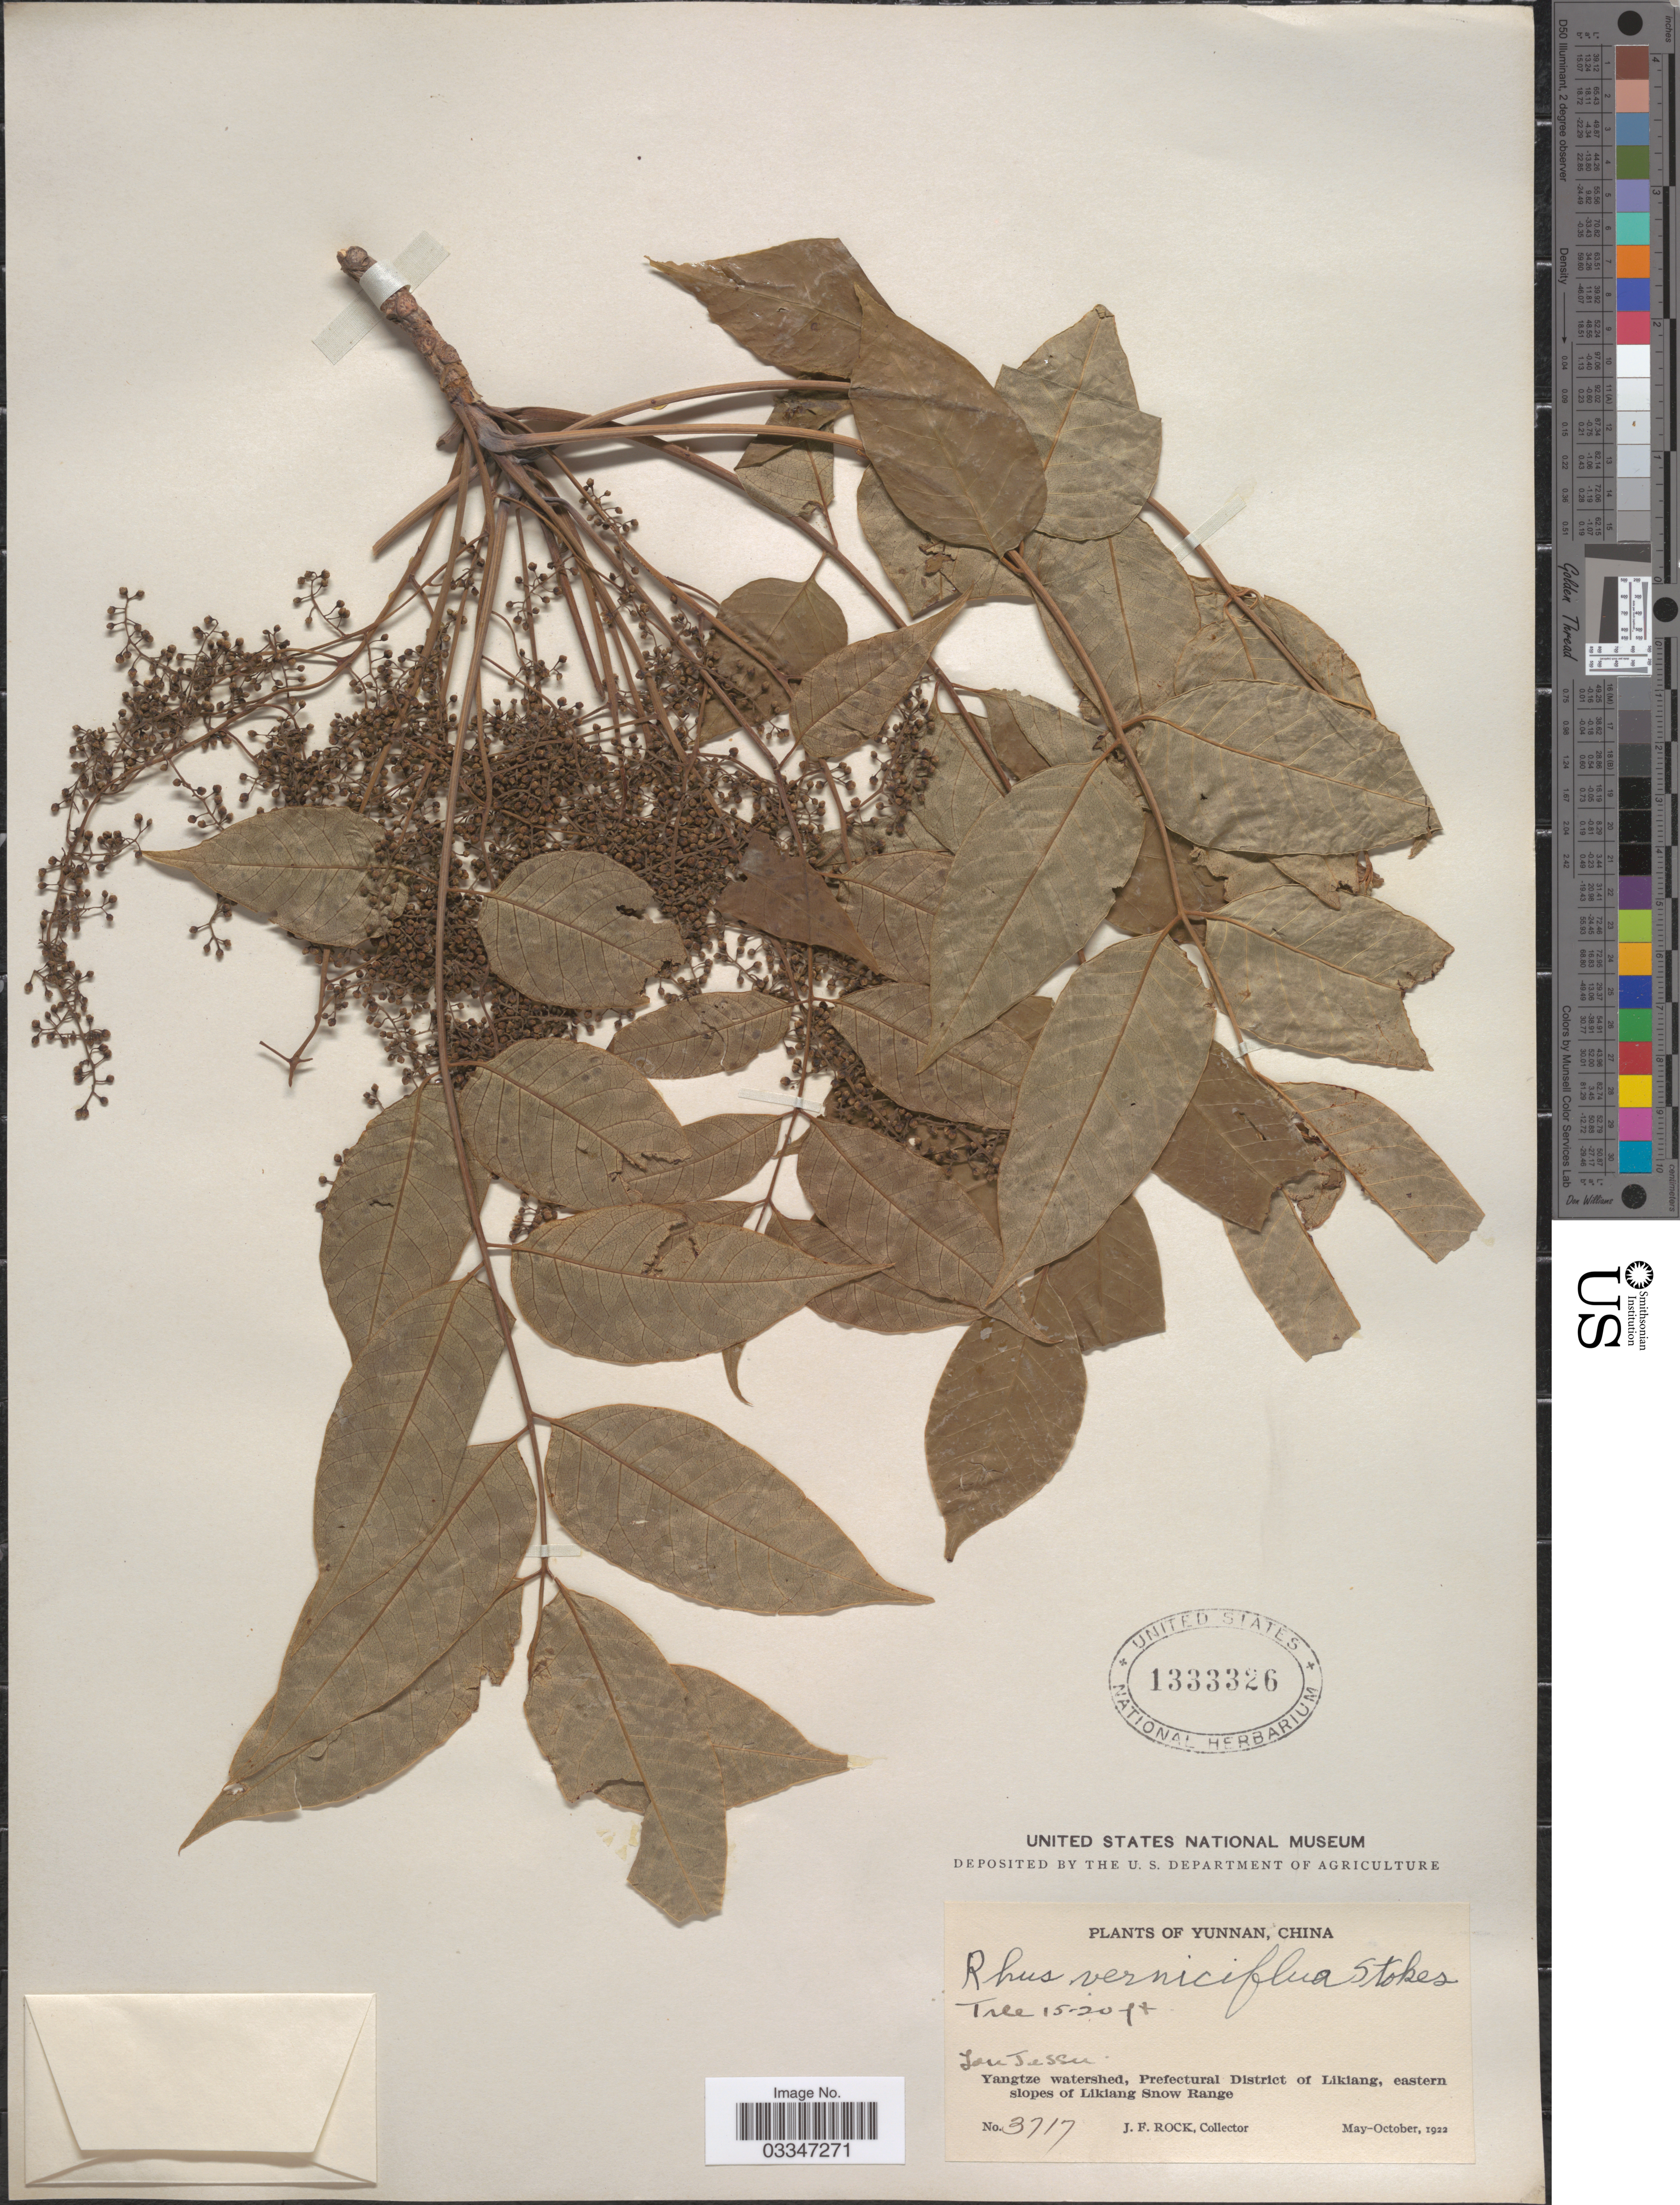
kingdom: Plantae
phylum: Tracheophyta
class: Magnoliopsida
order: Sapindales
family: Anacardiaceae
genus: Rhus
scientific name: Rhus verniciflua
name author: Stokes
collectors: J. Rock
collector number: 3717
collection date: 1922-05/1922-10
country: China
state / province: Yunnan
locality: Lon Je San. Yangtze watershed, Prefectural District of Likiang, eastern slopes of Likiang Snow Range.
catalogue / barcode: US 1333326